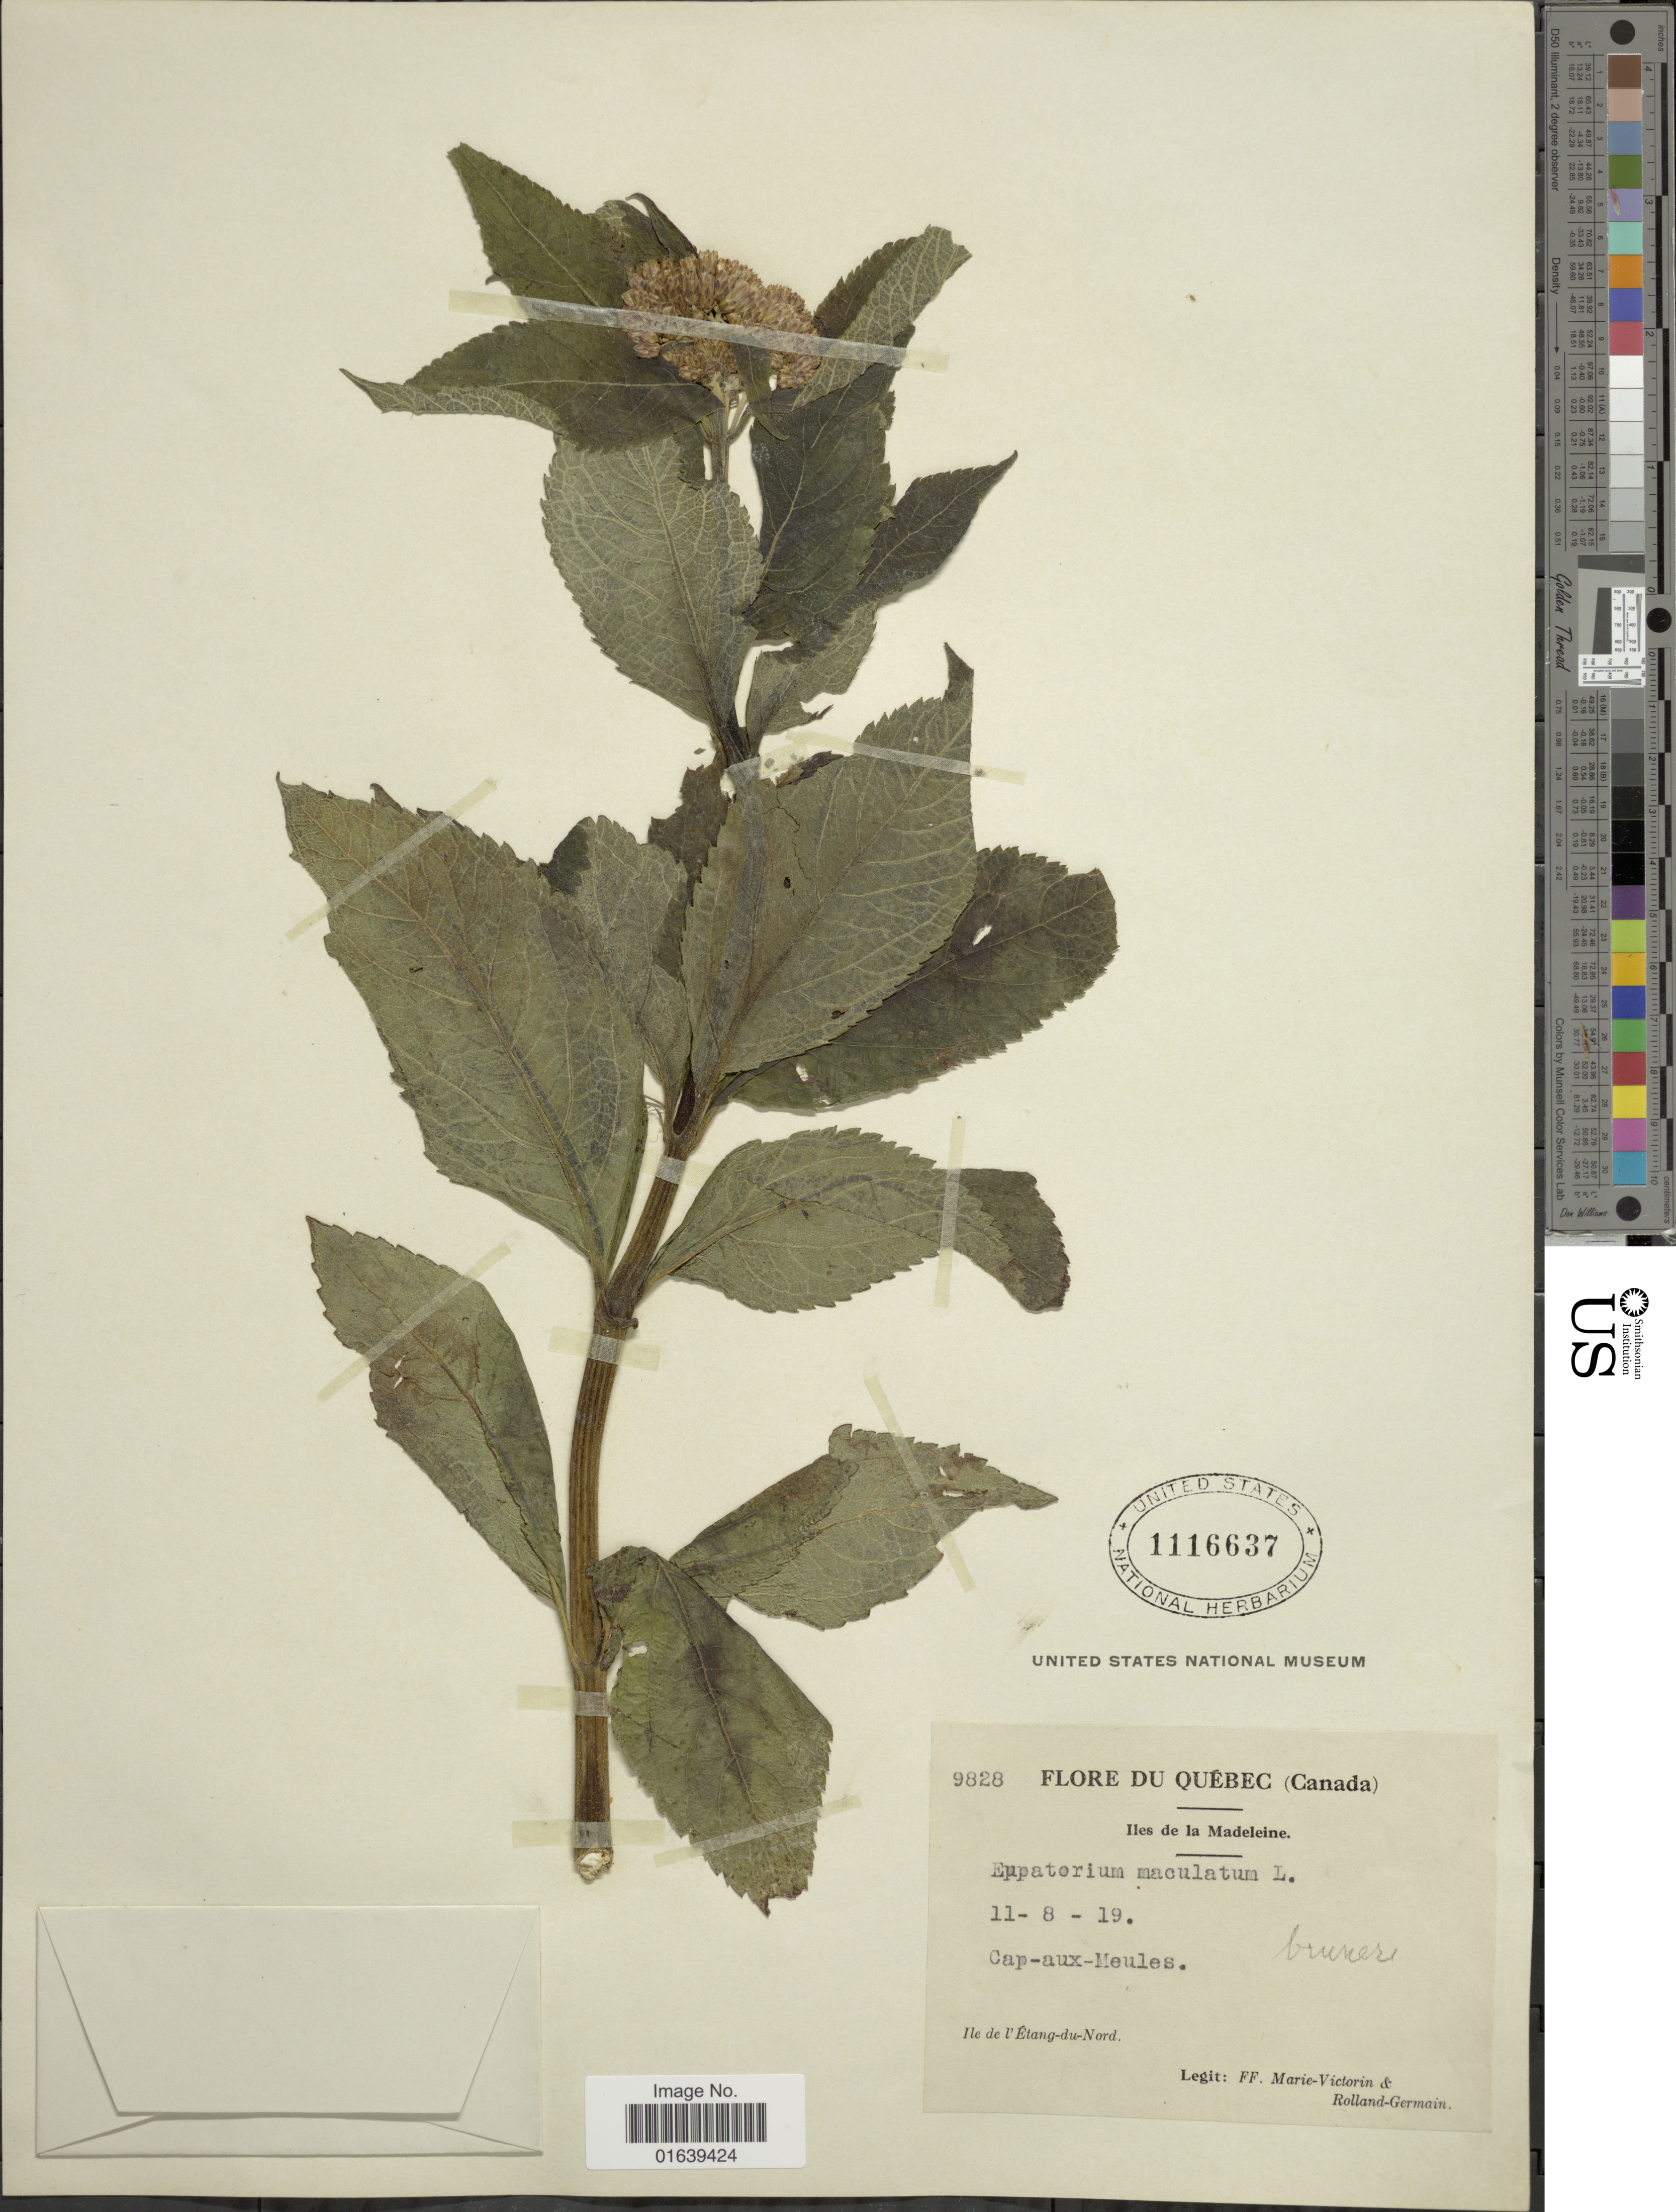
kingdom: Plantae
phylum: Tracheophyta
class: Magnoliopsida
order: Asterales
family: Asteraceae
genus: Eupatorium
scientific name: Eupatorium maculatum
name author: L.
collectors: F. Marie-Victorin & Rolland-Germain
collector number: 9828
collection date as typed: Transcribed d/m/y: 11/8/19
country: Canada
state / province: Quebec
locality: Quebec (Canada) Iles de la Madeleine. Cap-aux-Meules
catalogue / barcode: US 116637